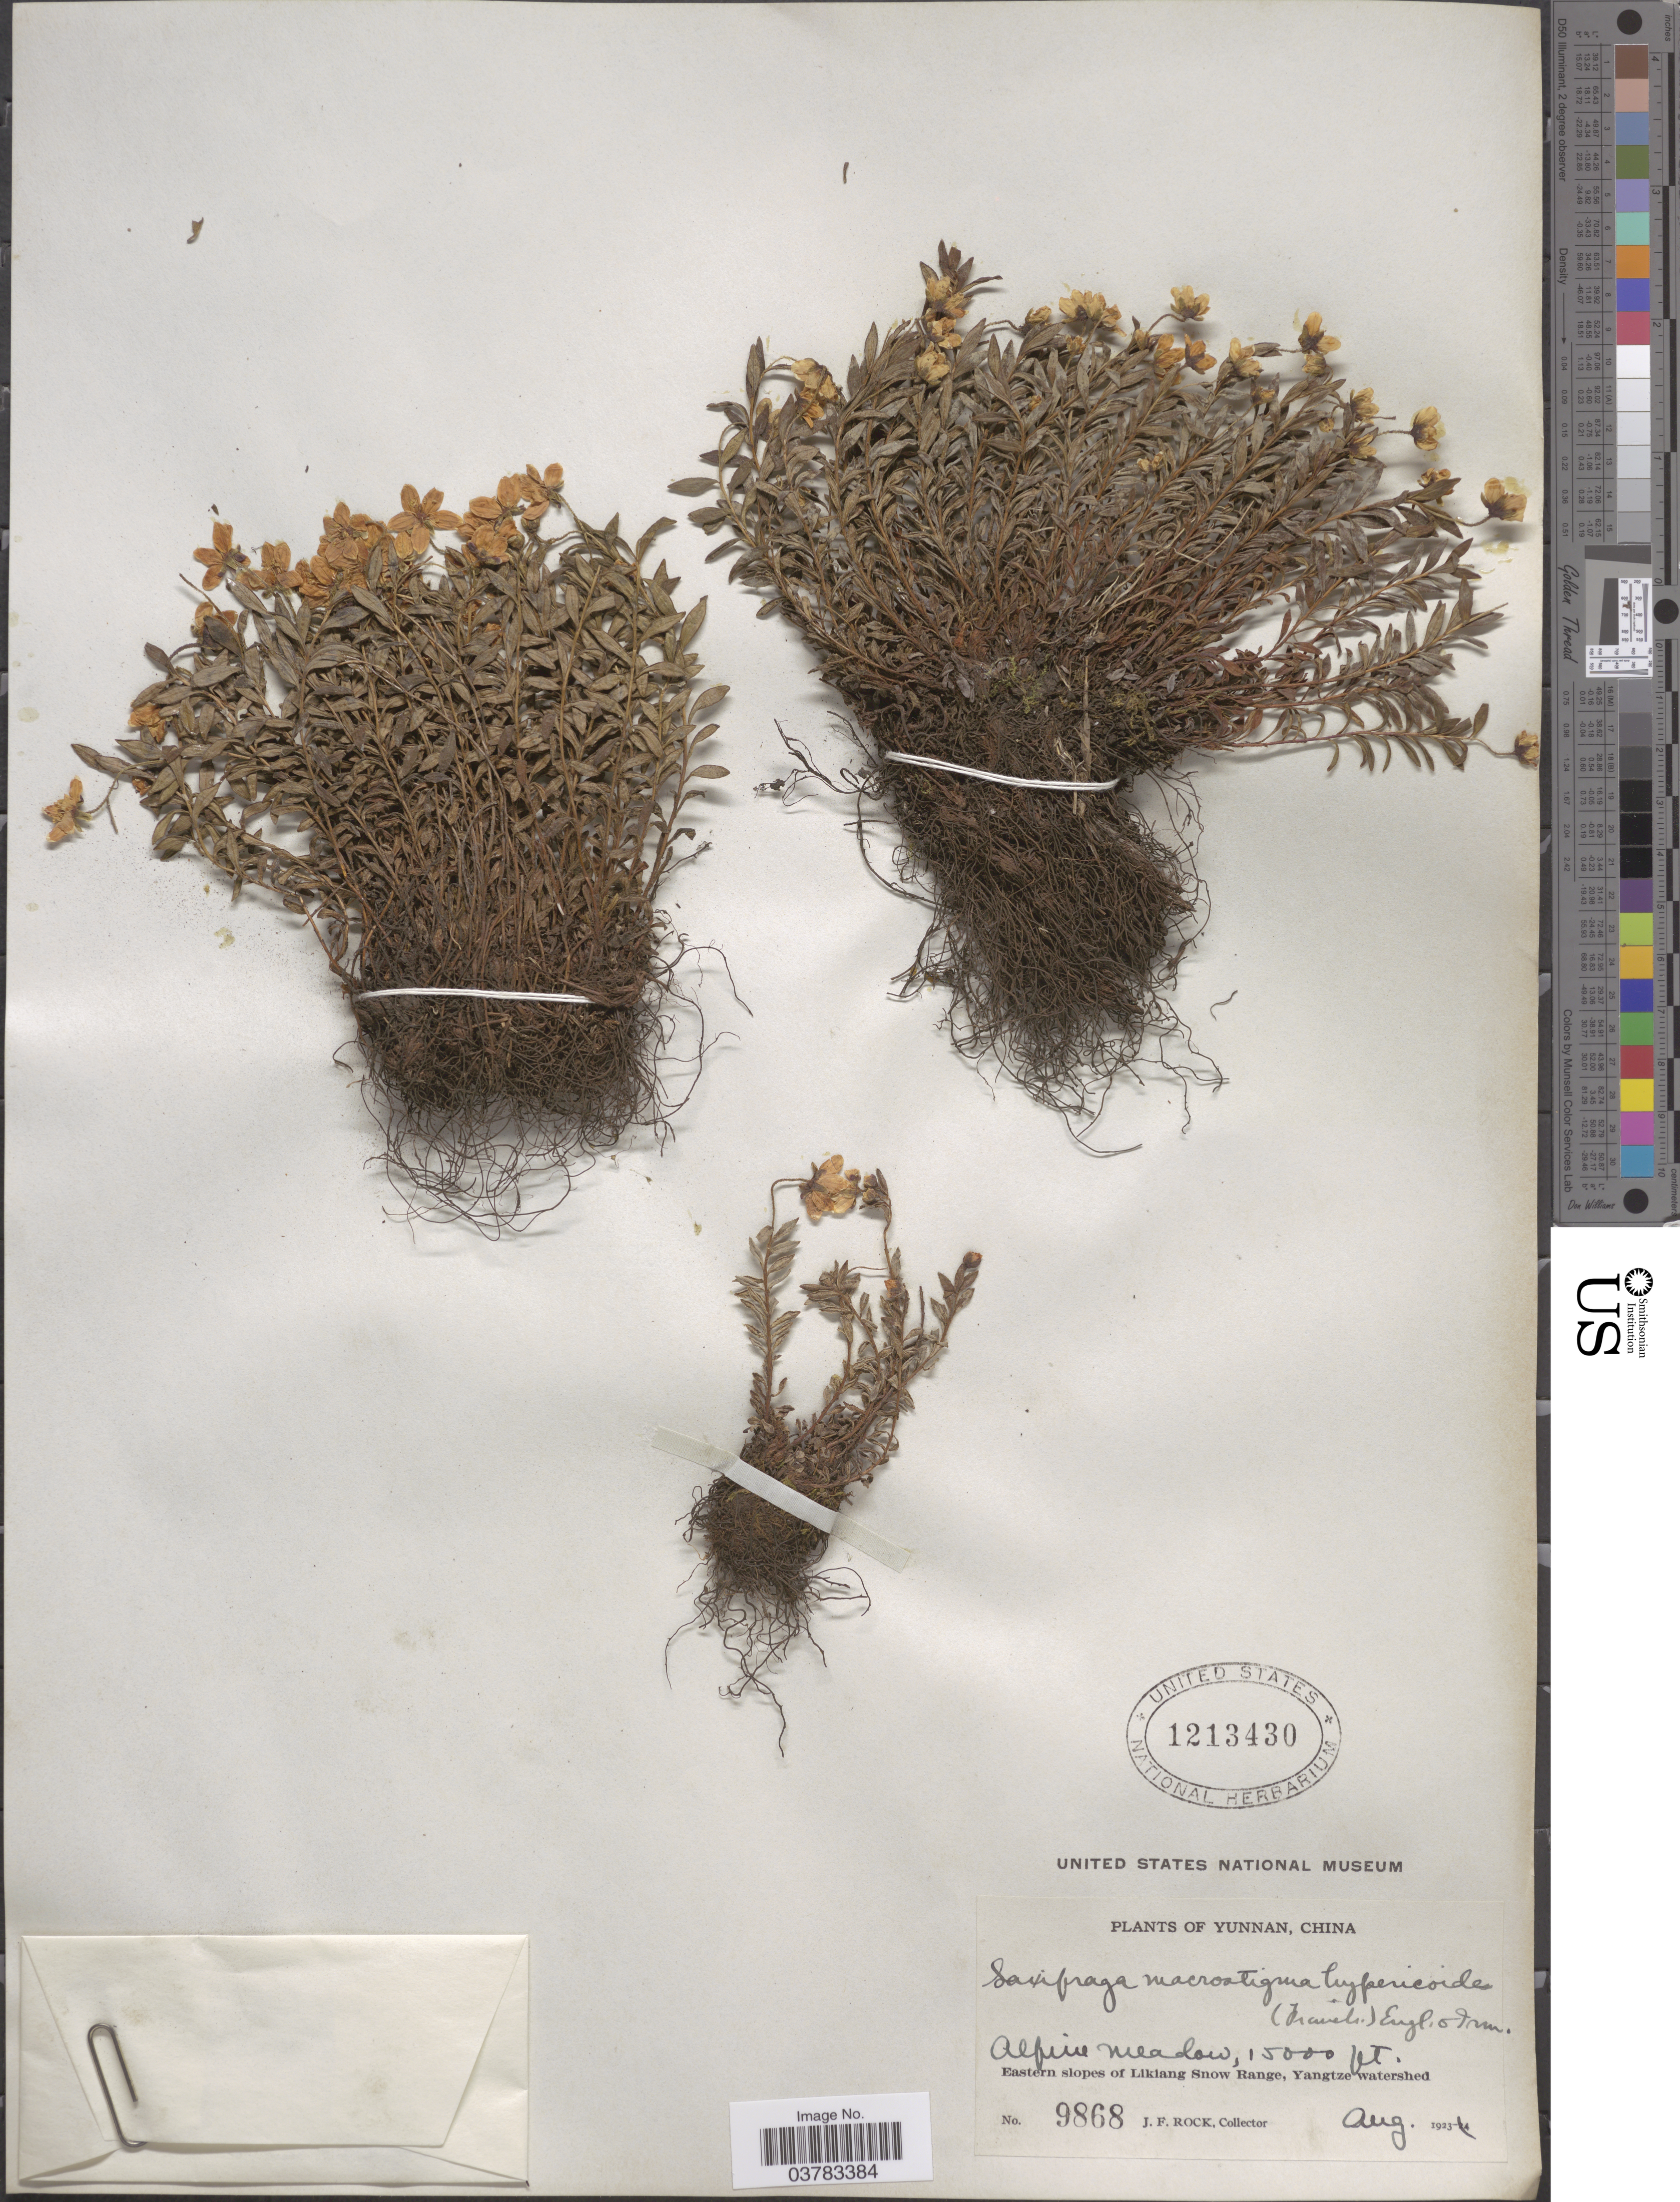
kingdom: Plantae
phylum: Tracheophyta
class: Magnoliopsida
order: Saxifragales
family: Saxifragaceae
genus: Saxifraga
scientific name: Saxifraga macrostigma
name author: Franch.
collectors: J. Rock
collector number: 9868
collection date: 1923-08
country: China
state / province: Yunnan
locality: Eastern slopes of Likiang Snow Range, Yangtze watershed.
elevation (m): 4572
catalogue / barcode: US 1213430